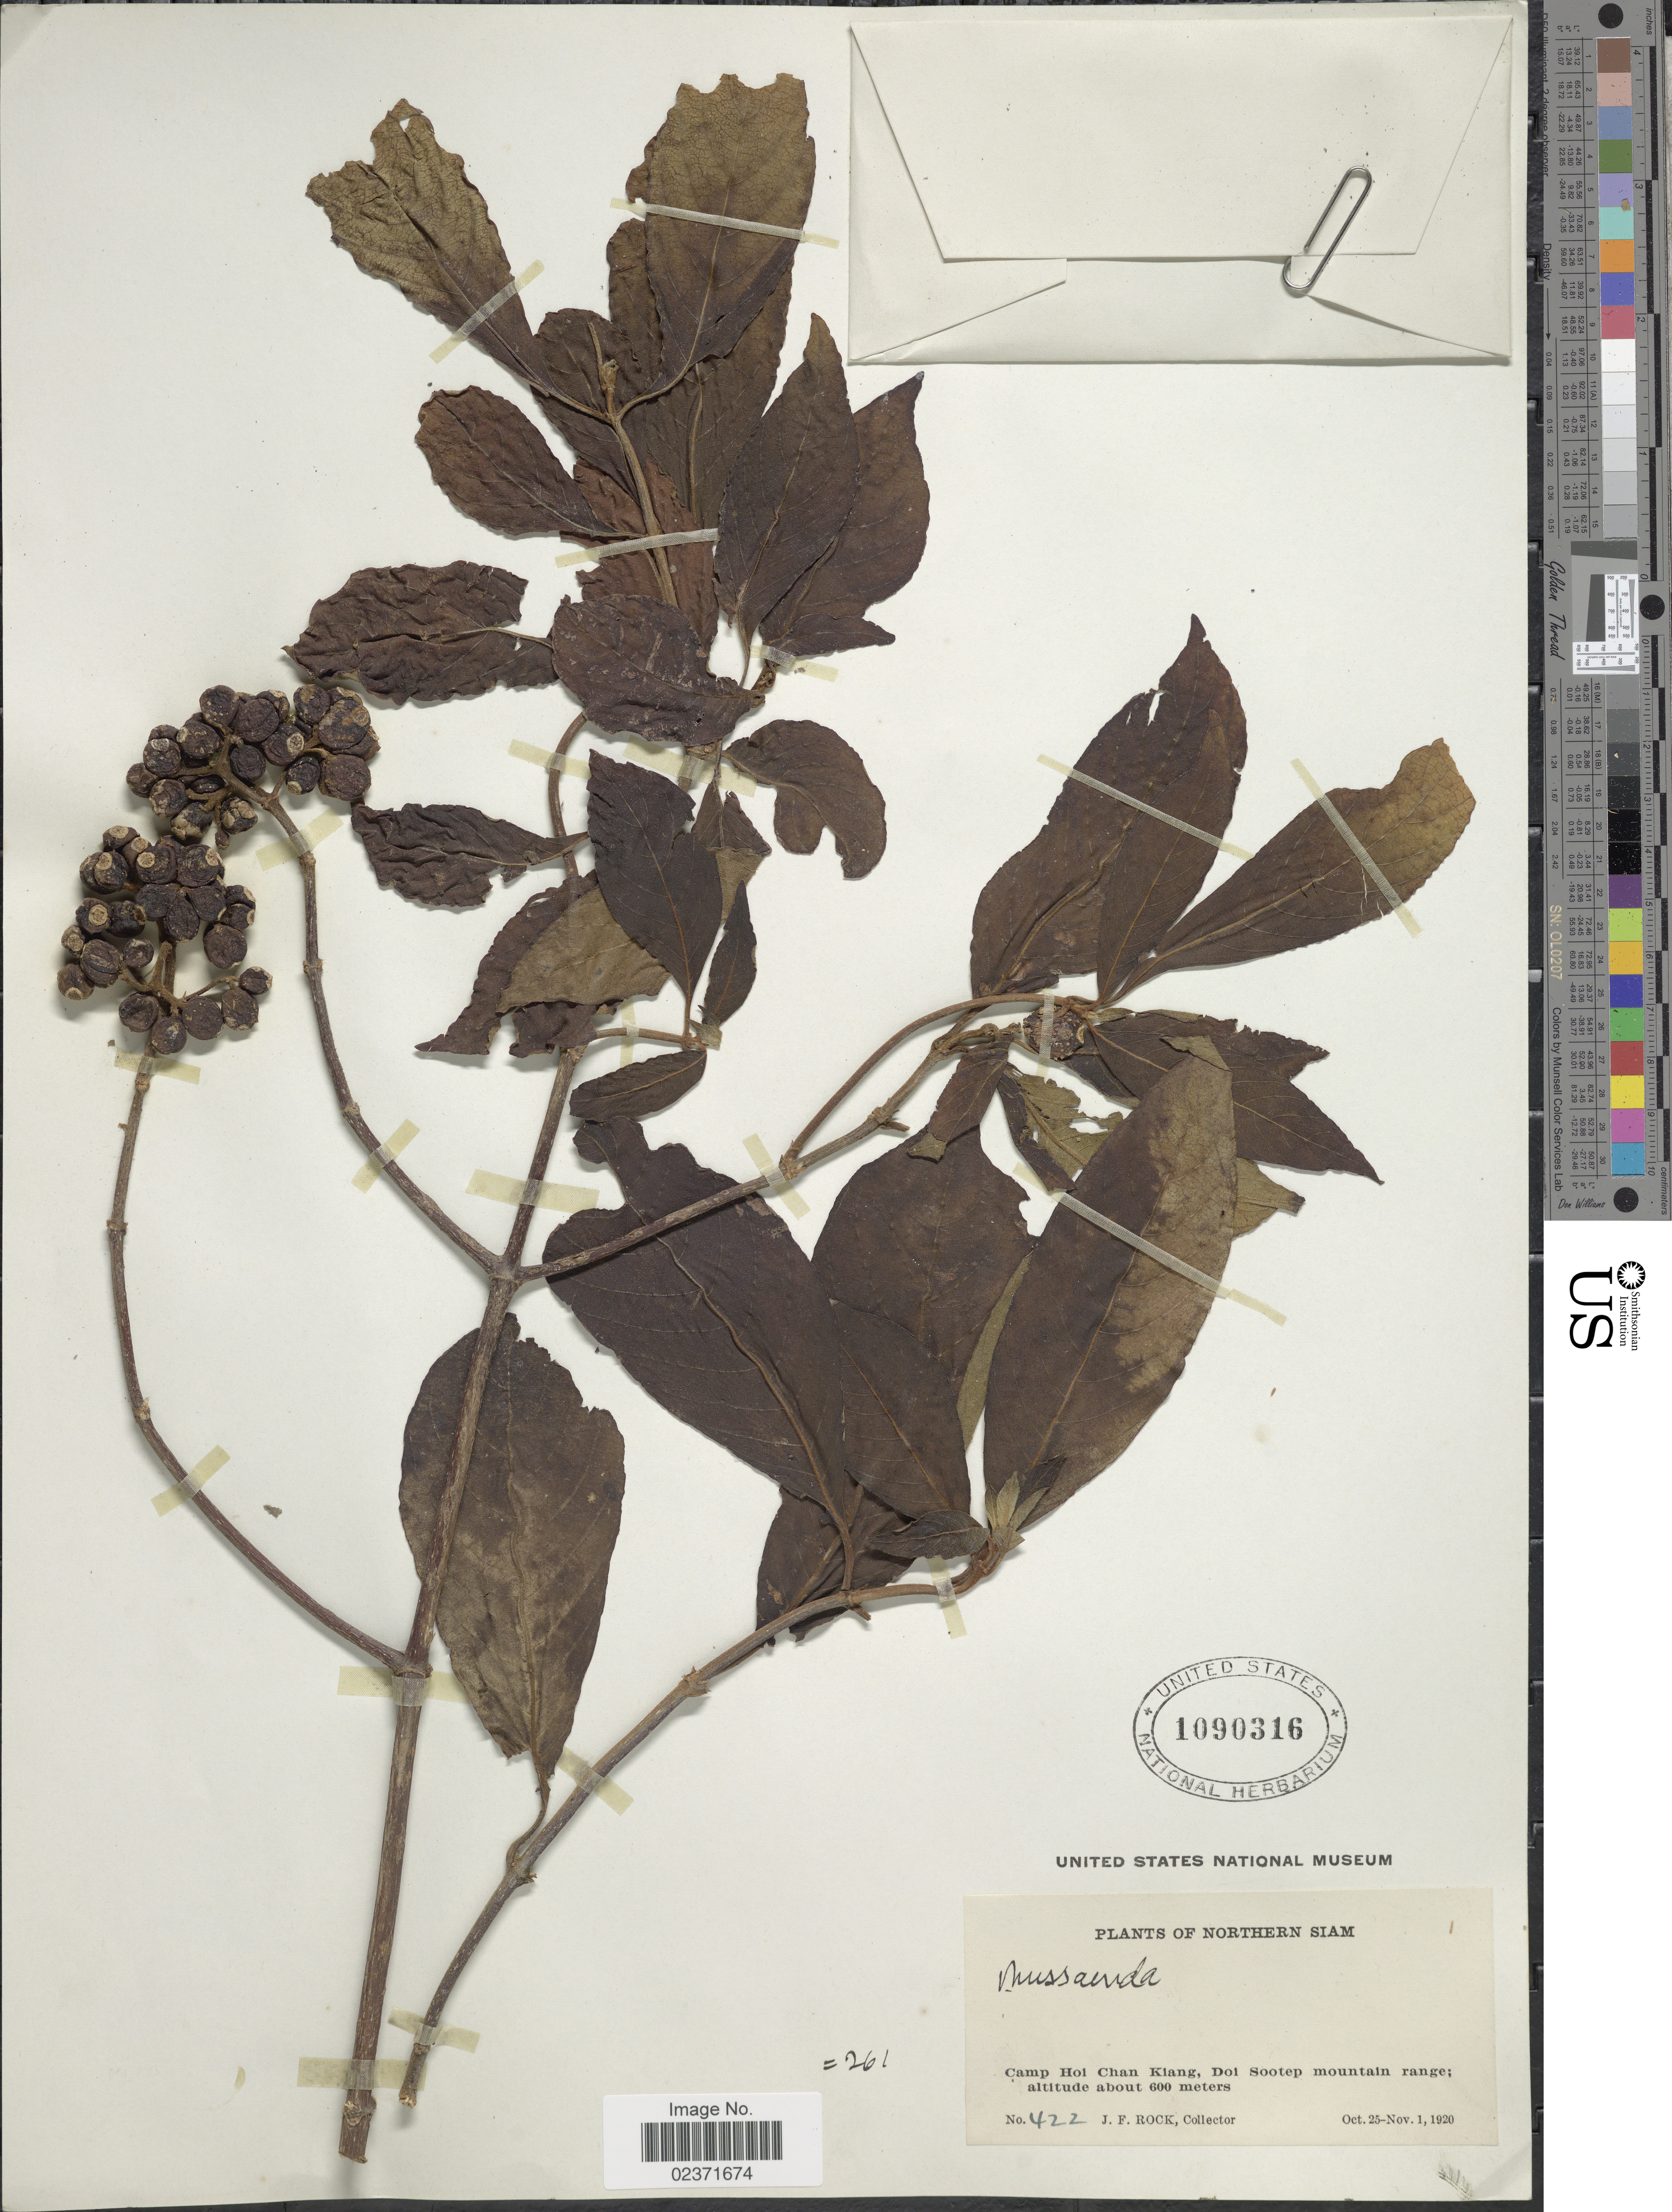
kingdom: Plantae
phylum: Tracheophyta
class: Magnoliopsida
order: Gentianales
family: Rubiaceae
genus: Mussaenda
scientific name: Mussaenda sp.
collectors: J. Rock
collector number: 422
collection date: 1920-10-25/1920-11-01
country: Thailand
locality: Northern Siam. Camp Hoi Shan Kiang, Doi Sootep mountain range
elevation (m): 600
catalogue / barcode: US 1090316